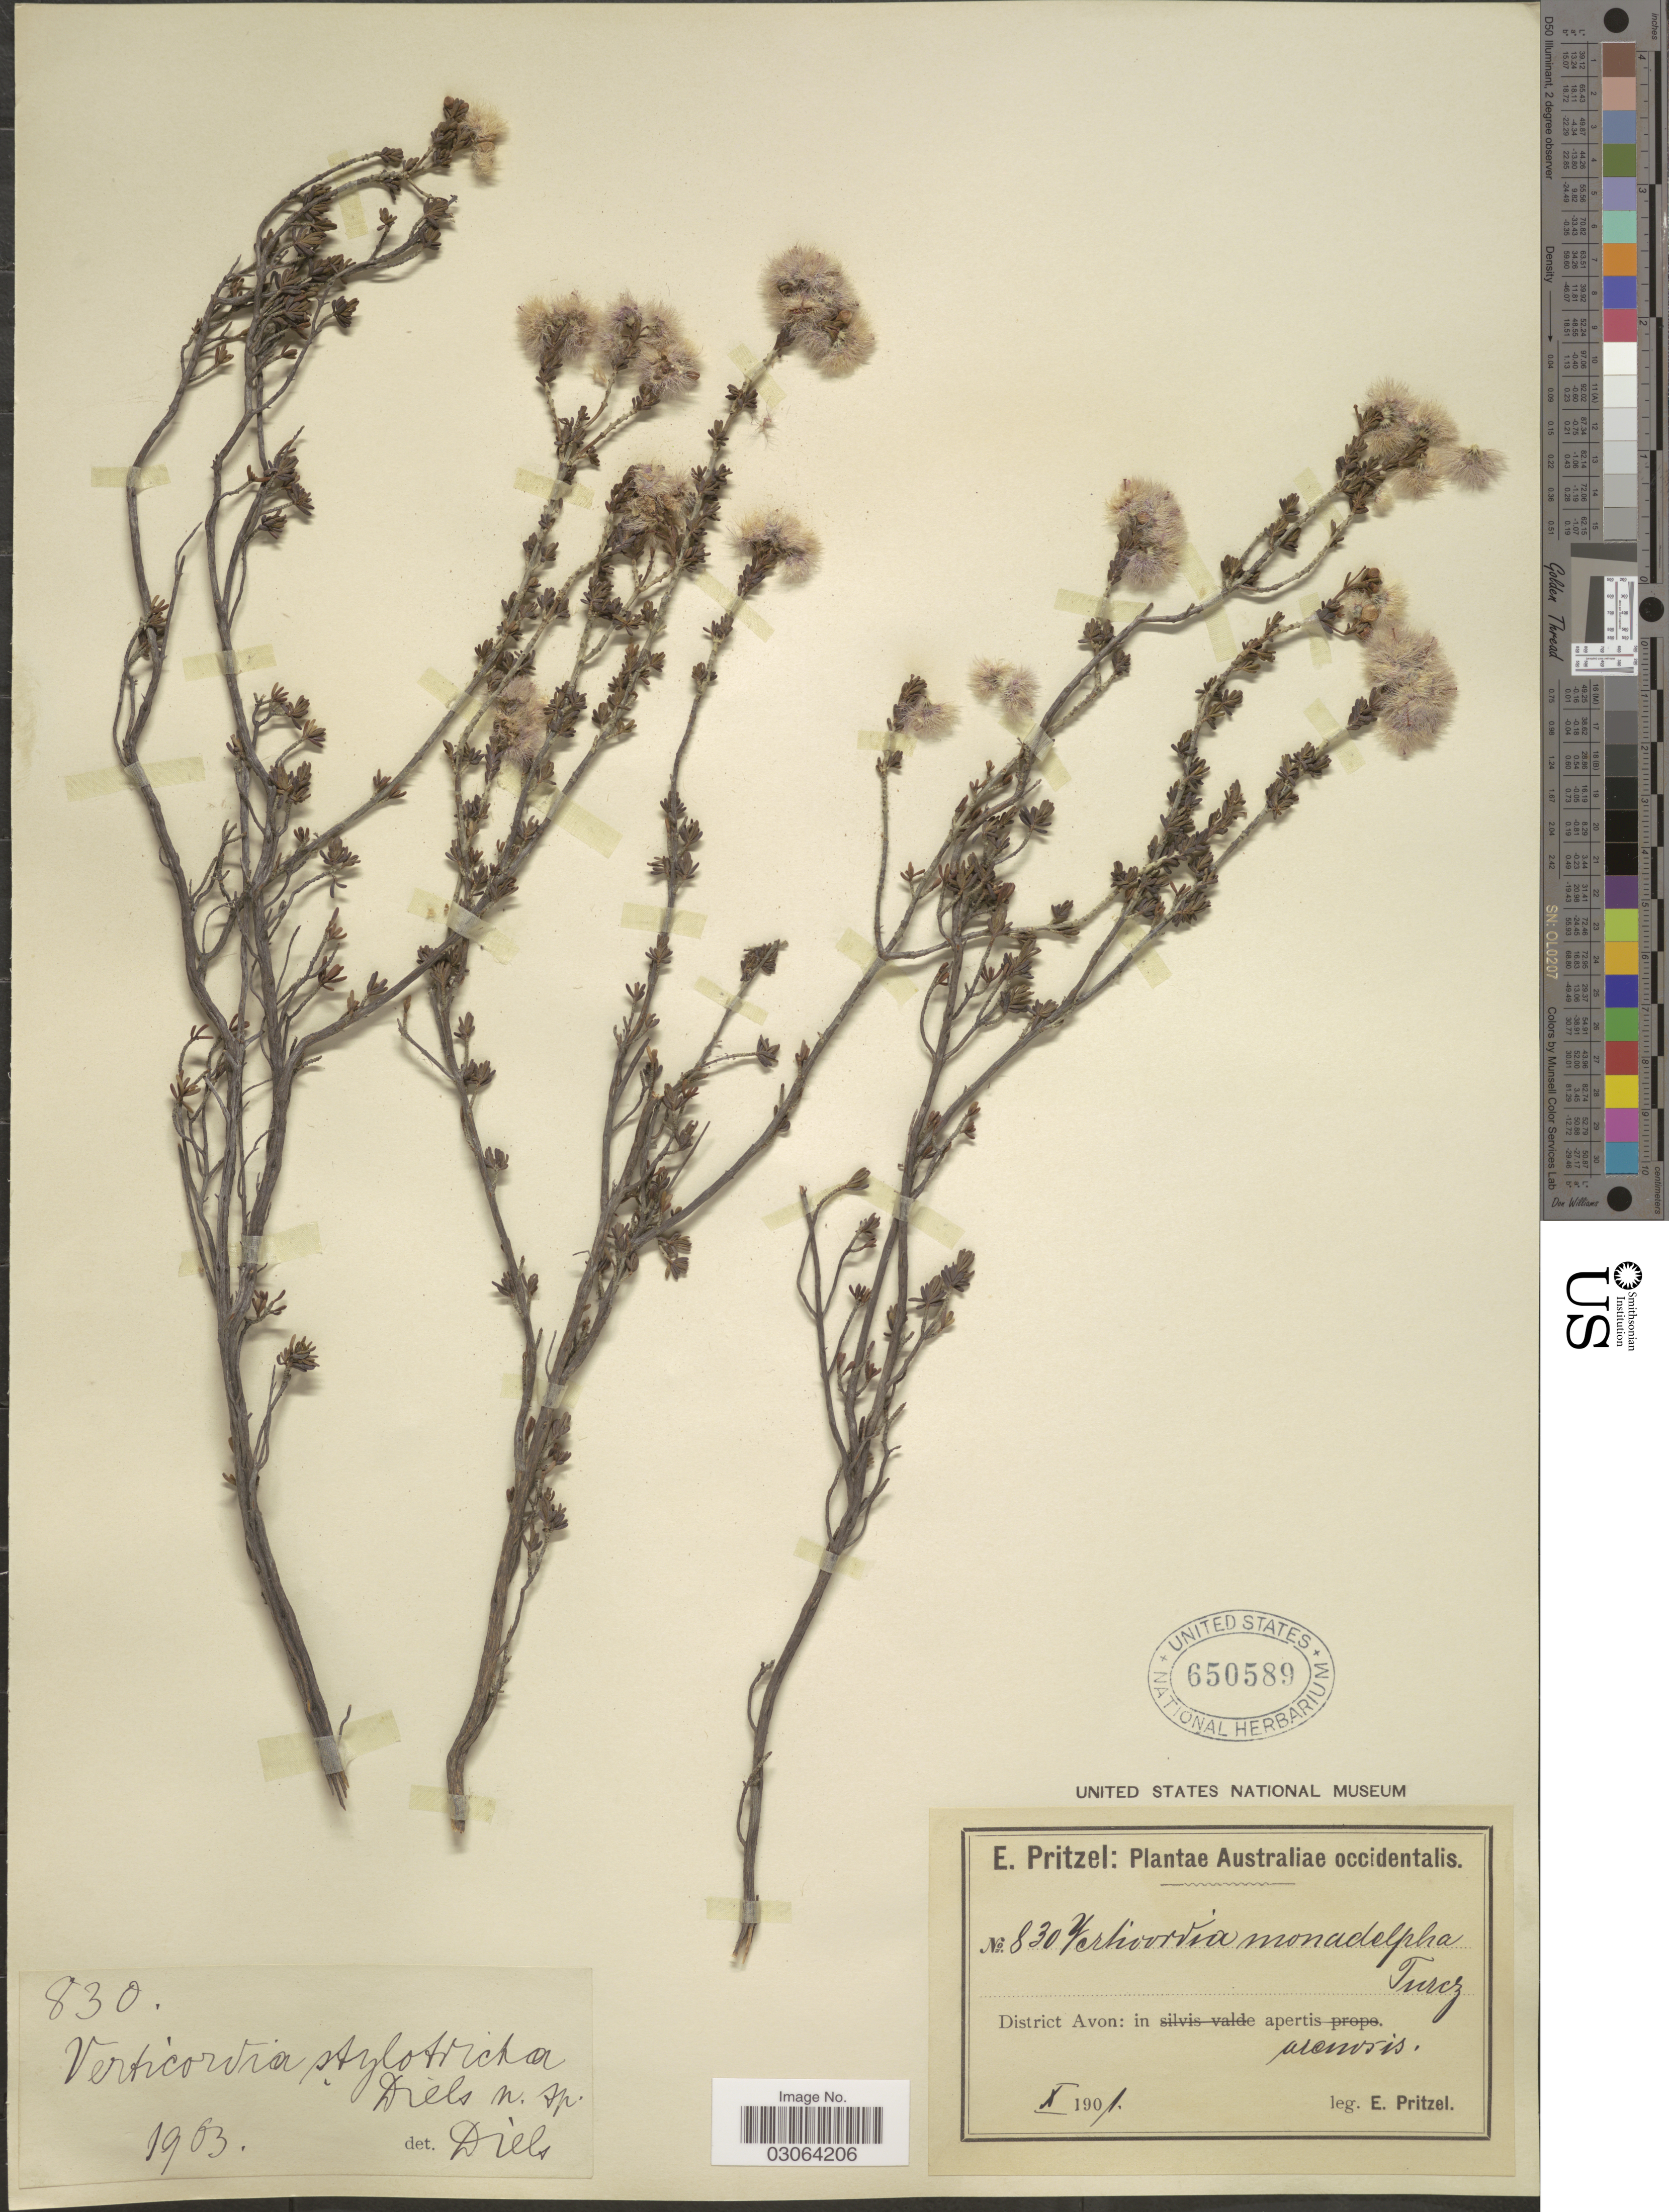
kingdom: Plantae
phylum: Tracheophyta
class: Magnoliopsida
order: Myrtales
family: Myrtaceae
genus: Verticordia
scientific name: Verticordia stylotricha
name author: Diels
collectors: E. G. Pritzel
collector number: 830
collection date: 1901-10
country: Australia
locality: Australiae occidentalis, District Avon: in apertis arenosis.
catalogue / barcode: US 650589